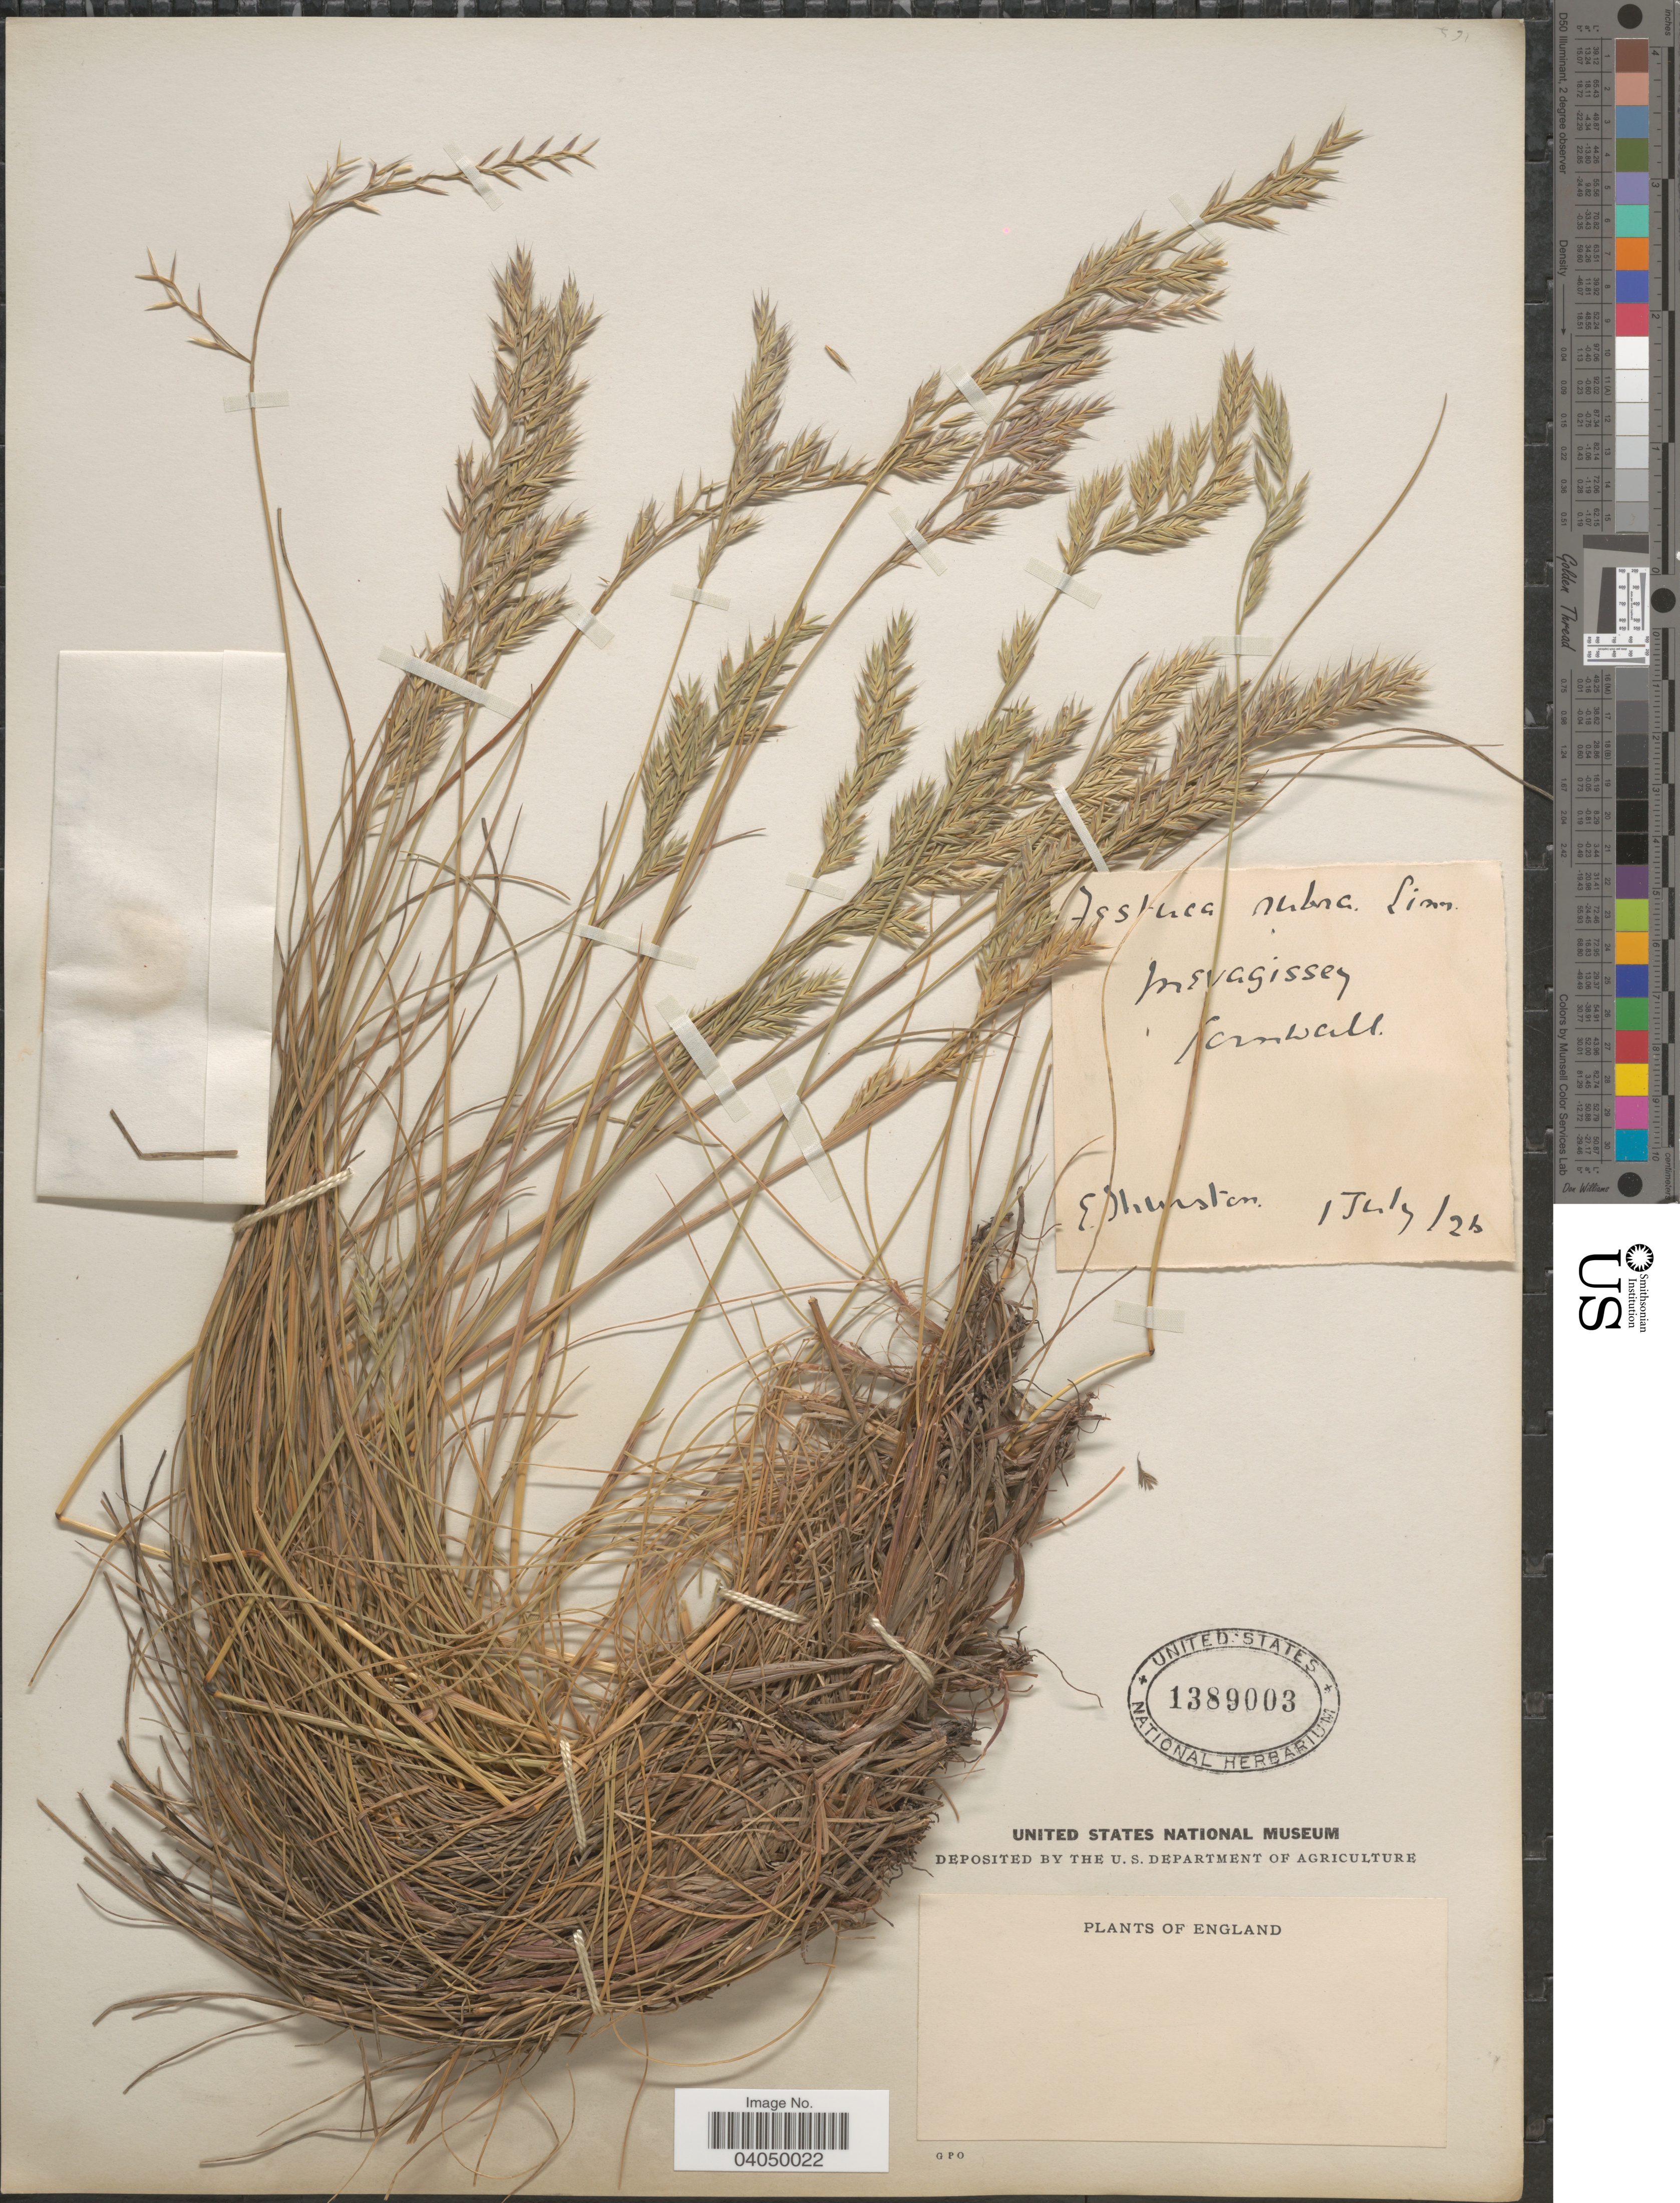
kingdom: Plantae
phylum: Tracheophyta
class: Liliopsida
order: Poales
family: Poaceae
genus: Festuca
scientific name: Festuca rubra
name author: L.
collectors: E. Thurston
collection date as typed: Transcribed d/m/y: 1/7/12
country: United Kingdom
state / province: England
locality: Mevagissey. Cornwall.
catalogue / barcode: US 1389003